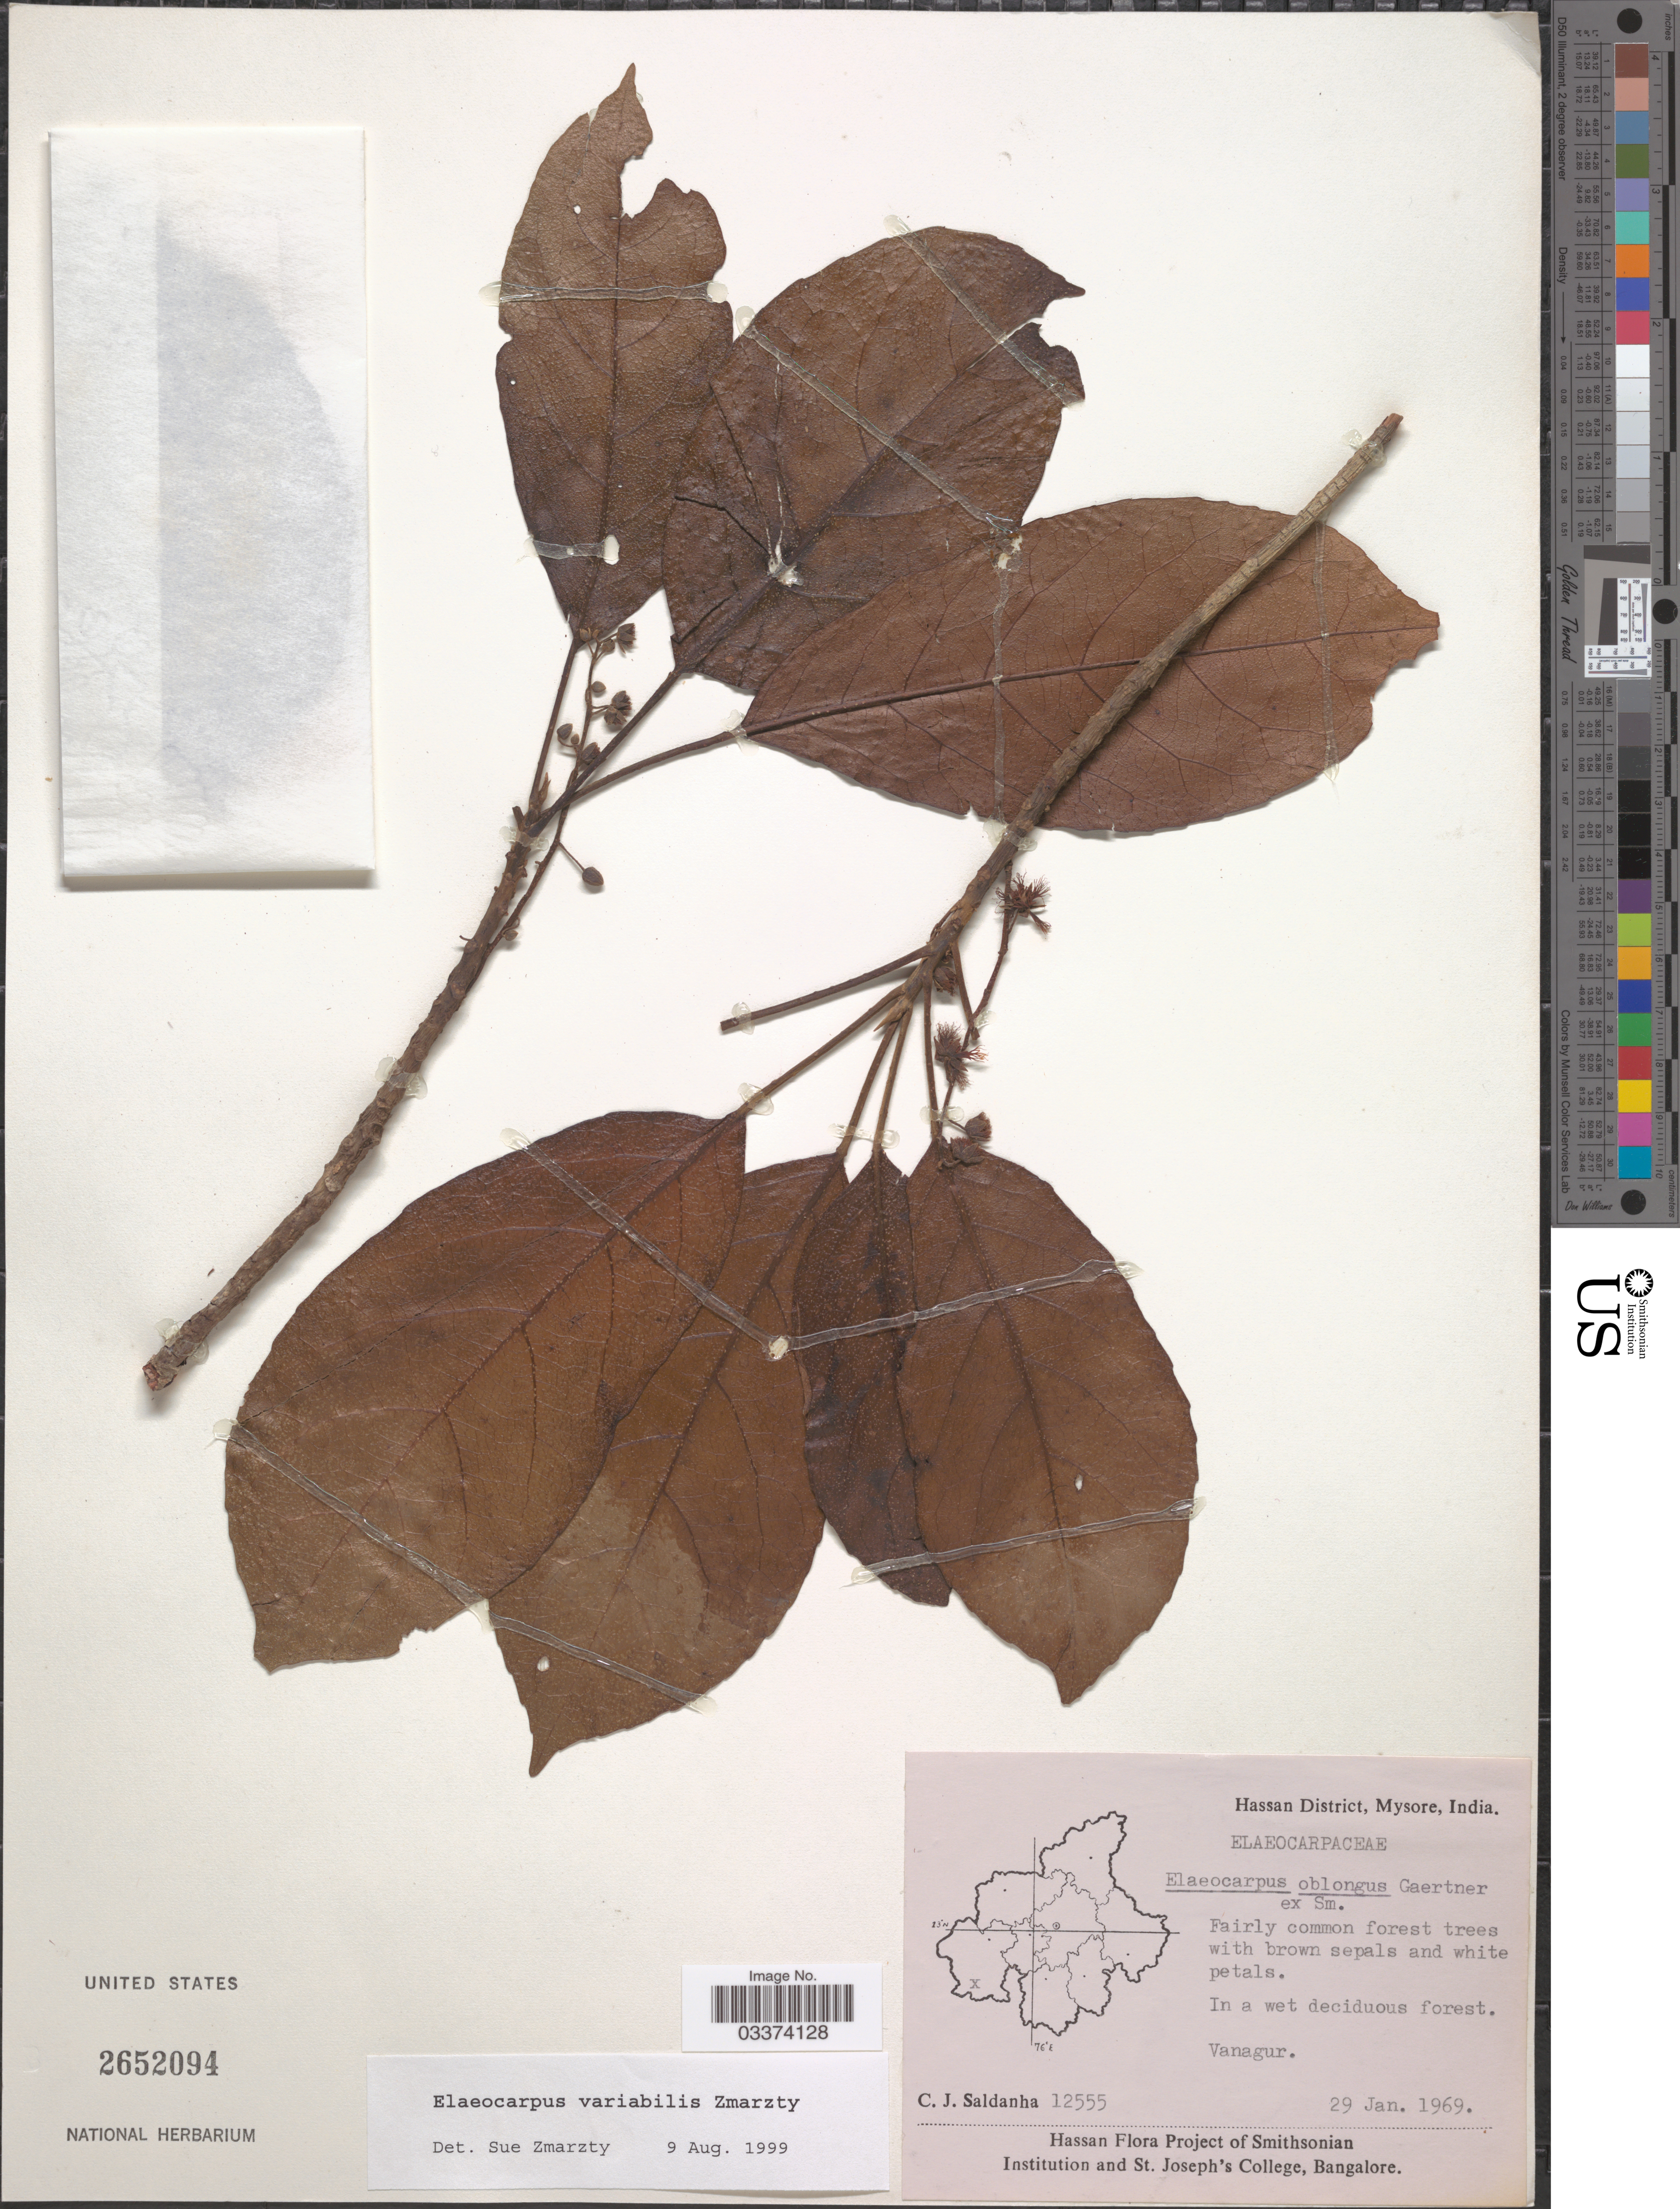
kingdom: Plantae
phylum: Tracheophyta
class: Magnoliopsida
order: Oxalidales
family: Elaeocarpaceae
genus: Elaeocarpus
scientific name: Elaeocarpus variabilis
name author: Zmarzty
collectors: C. J. Saldanha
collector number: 12555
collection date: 1969-01-29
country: India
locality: Hassan District, Mysore. Vanagur.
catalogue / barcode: US 2652094